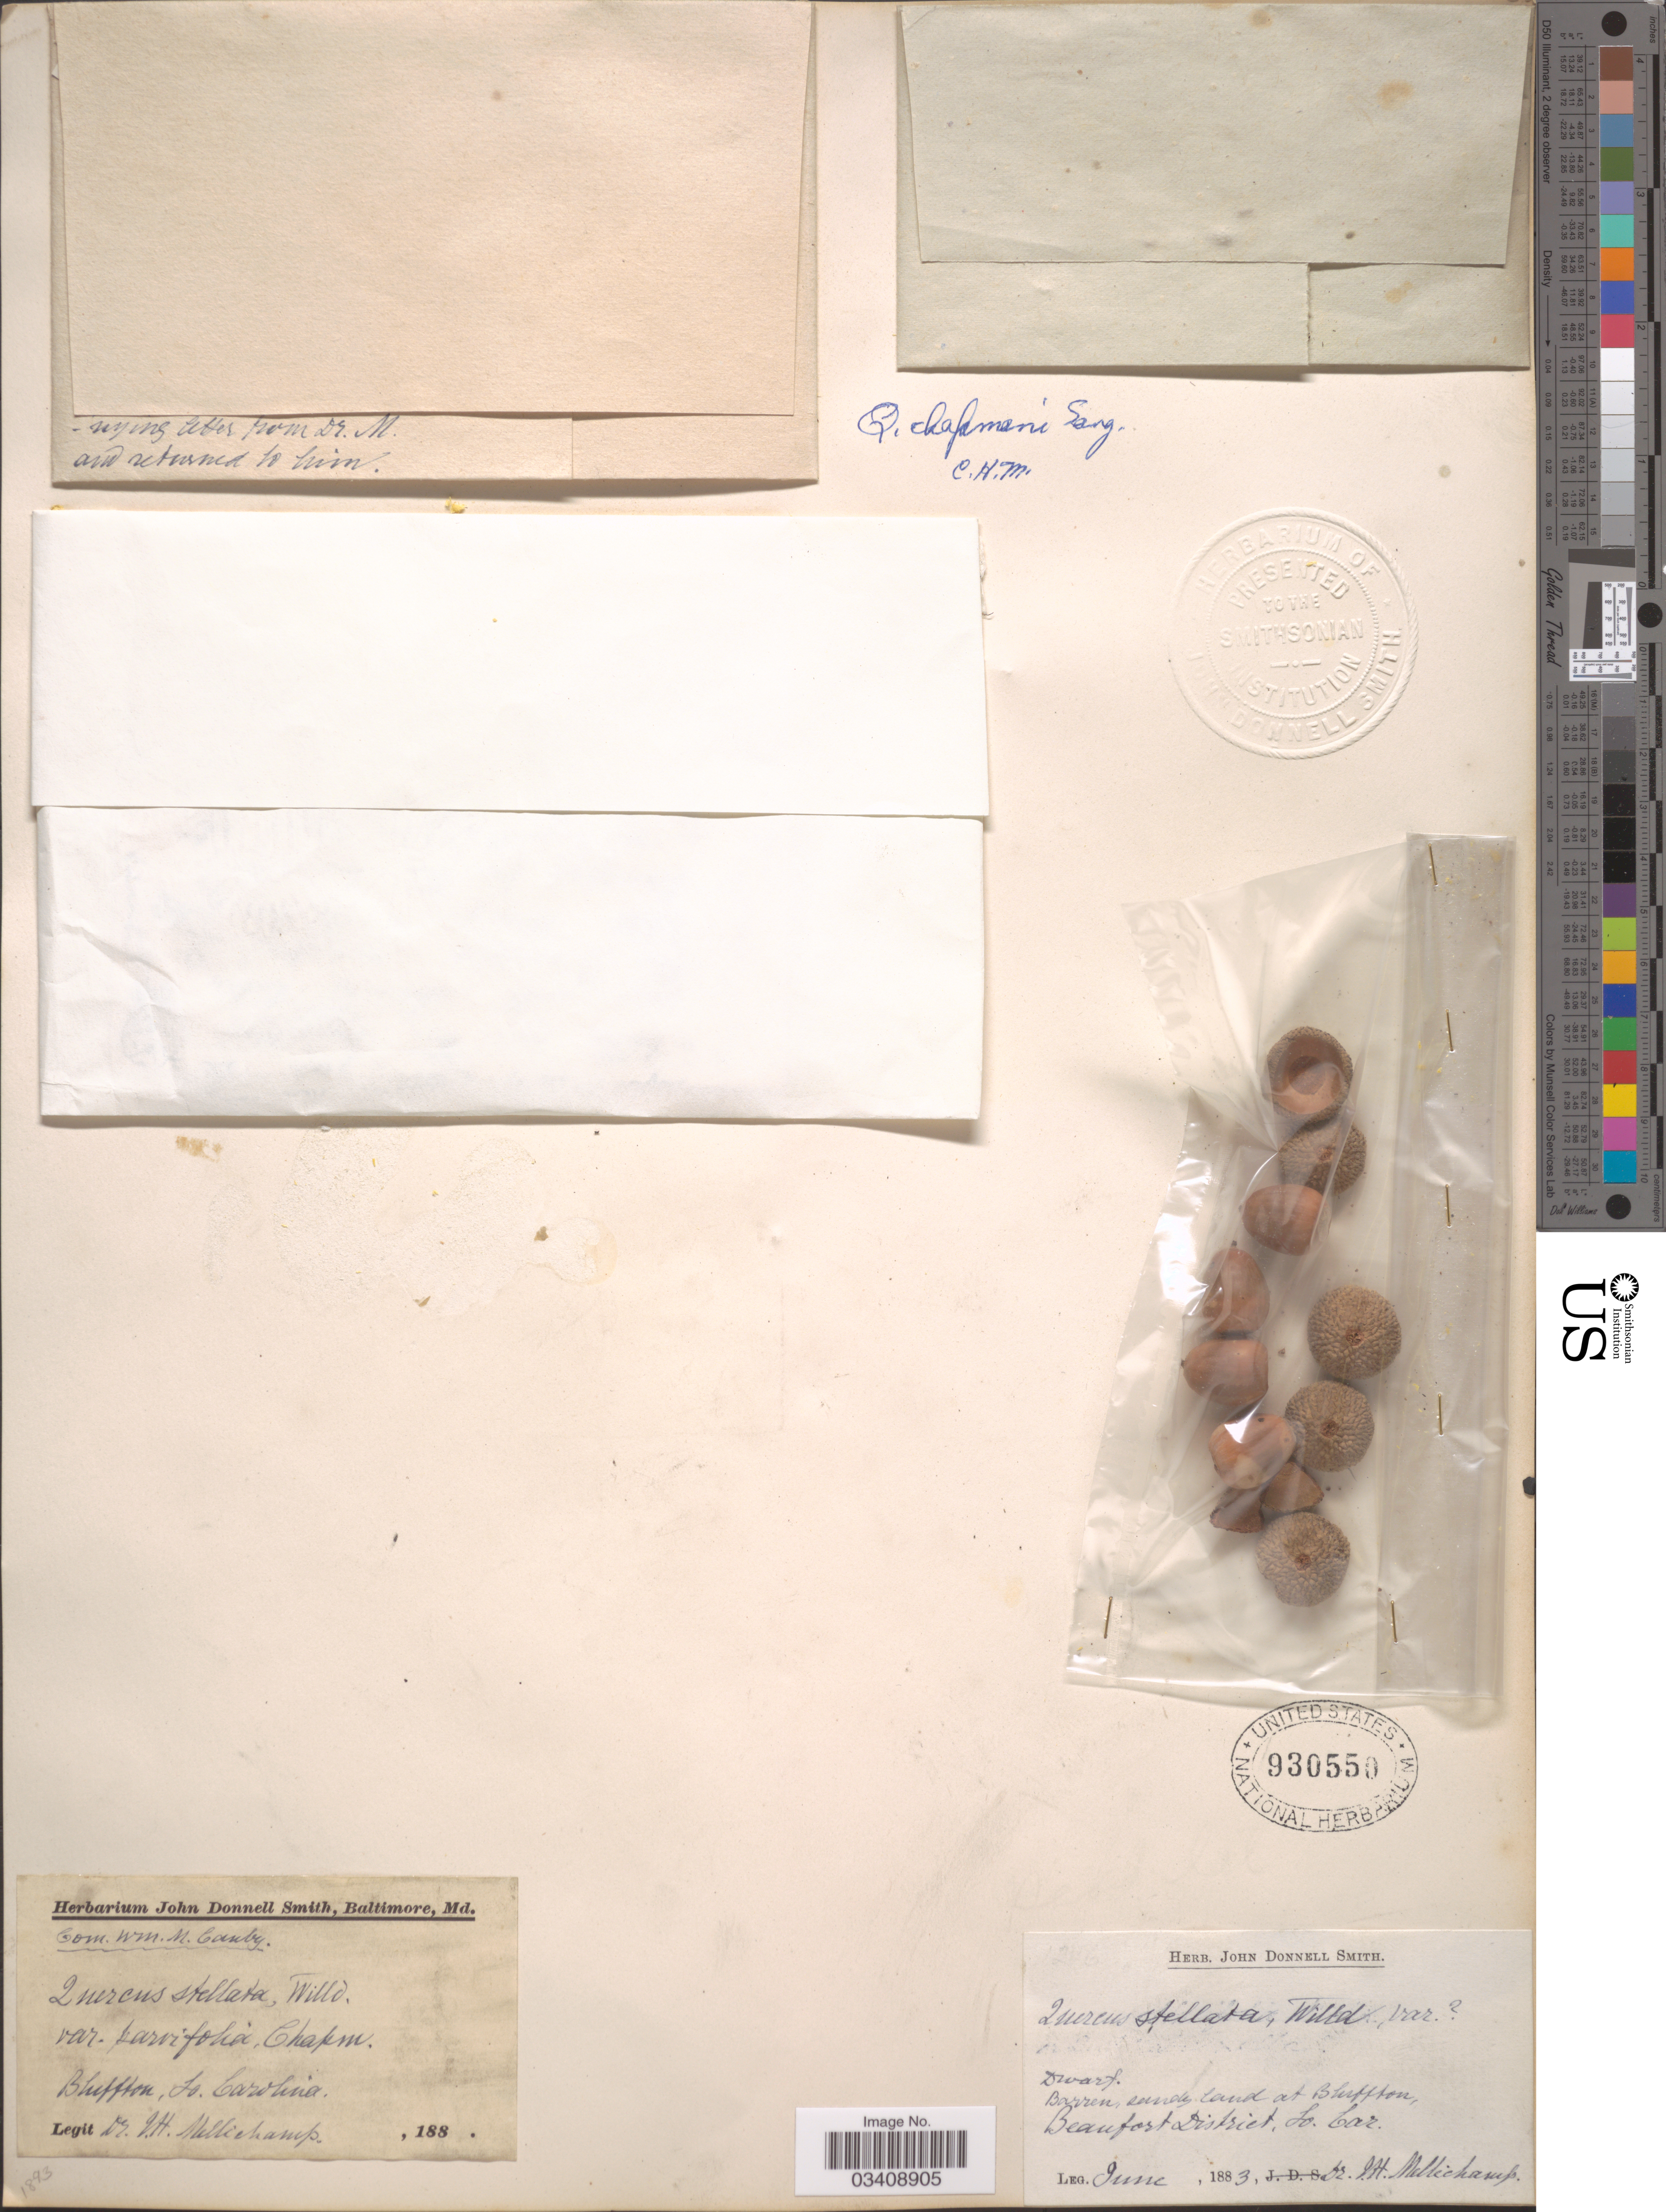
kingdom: Plantae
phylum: Tracheophyta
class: Magnoliopsida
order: Fagales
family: Fagaceae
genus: Quercus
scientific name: Quercus stellata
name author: Wangenh.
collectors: J. H. Mellichamp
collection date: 1883-06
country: United States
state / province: South Carolina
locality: Bluffton, Beaufort District.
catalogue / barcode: US 930550